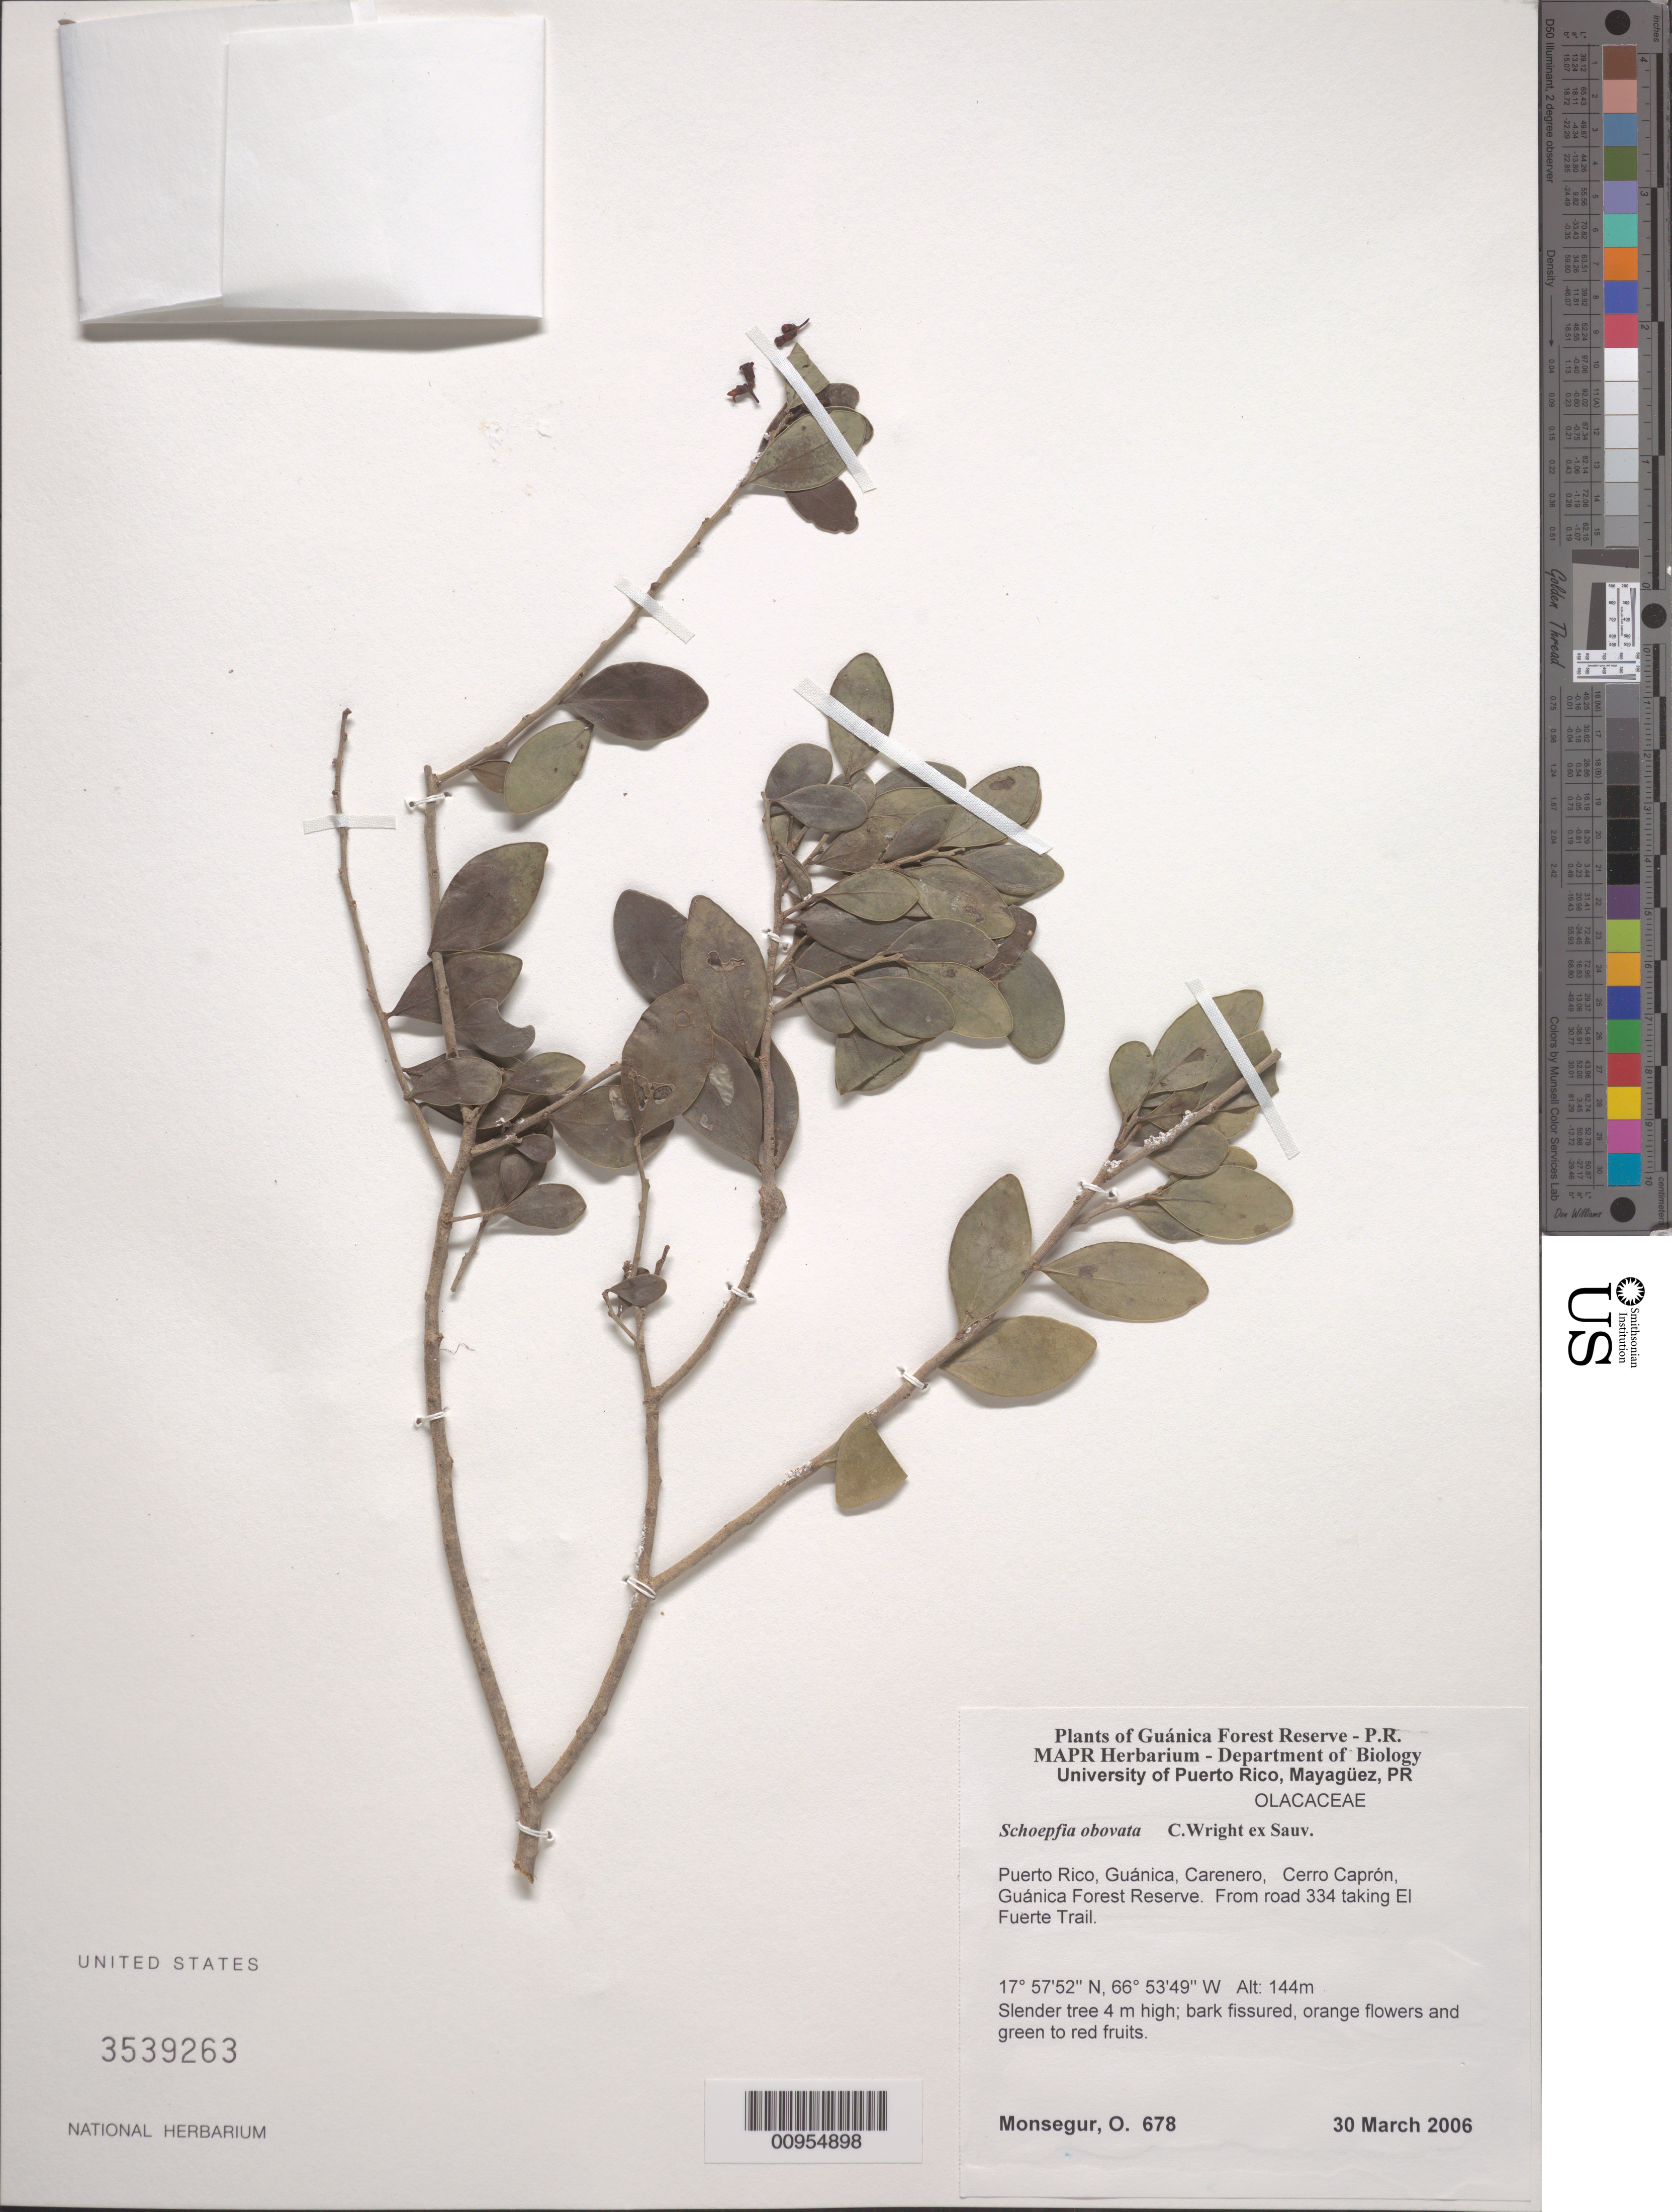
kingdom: Plantae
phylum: Tracheophyta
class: Magnoliopsida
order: Santalales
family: Schoepfiaceae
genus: Schoepfia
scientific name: Schoepfia obovata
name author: C. Wright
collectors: O. Monsegur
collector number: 678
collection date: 2006-03-30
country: Puerto Rico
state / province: Guánica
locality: Carenero, Cerro Caprón, Guánica Forest Reserve. From road 334 taking El Fuerte Trail.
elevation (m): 144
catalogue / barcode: US 3539263